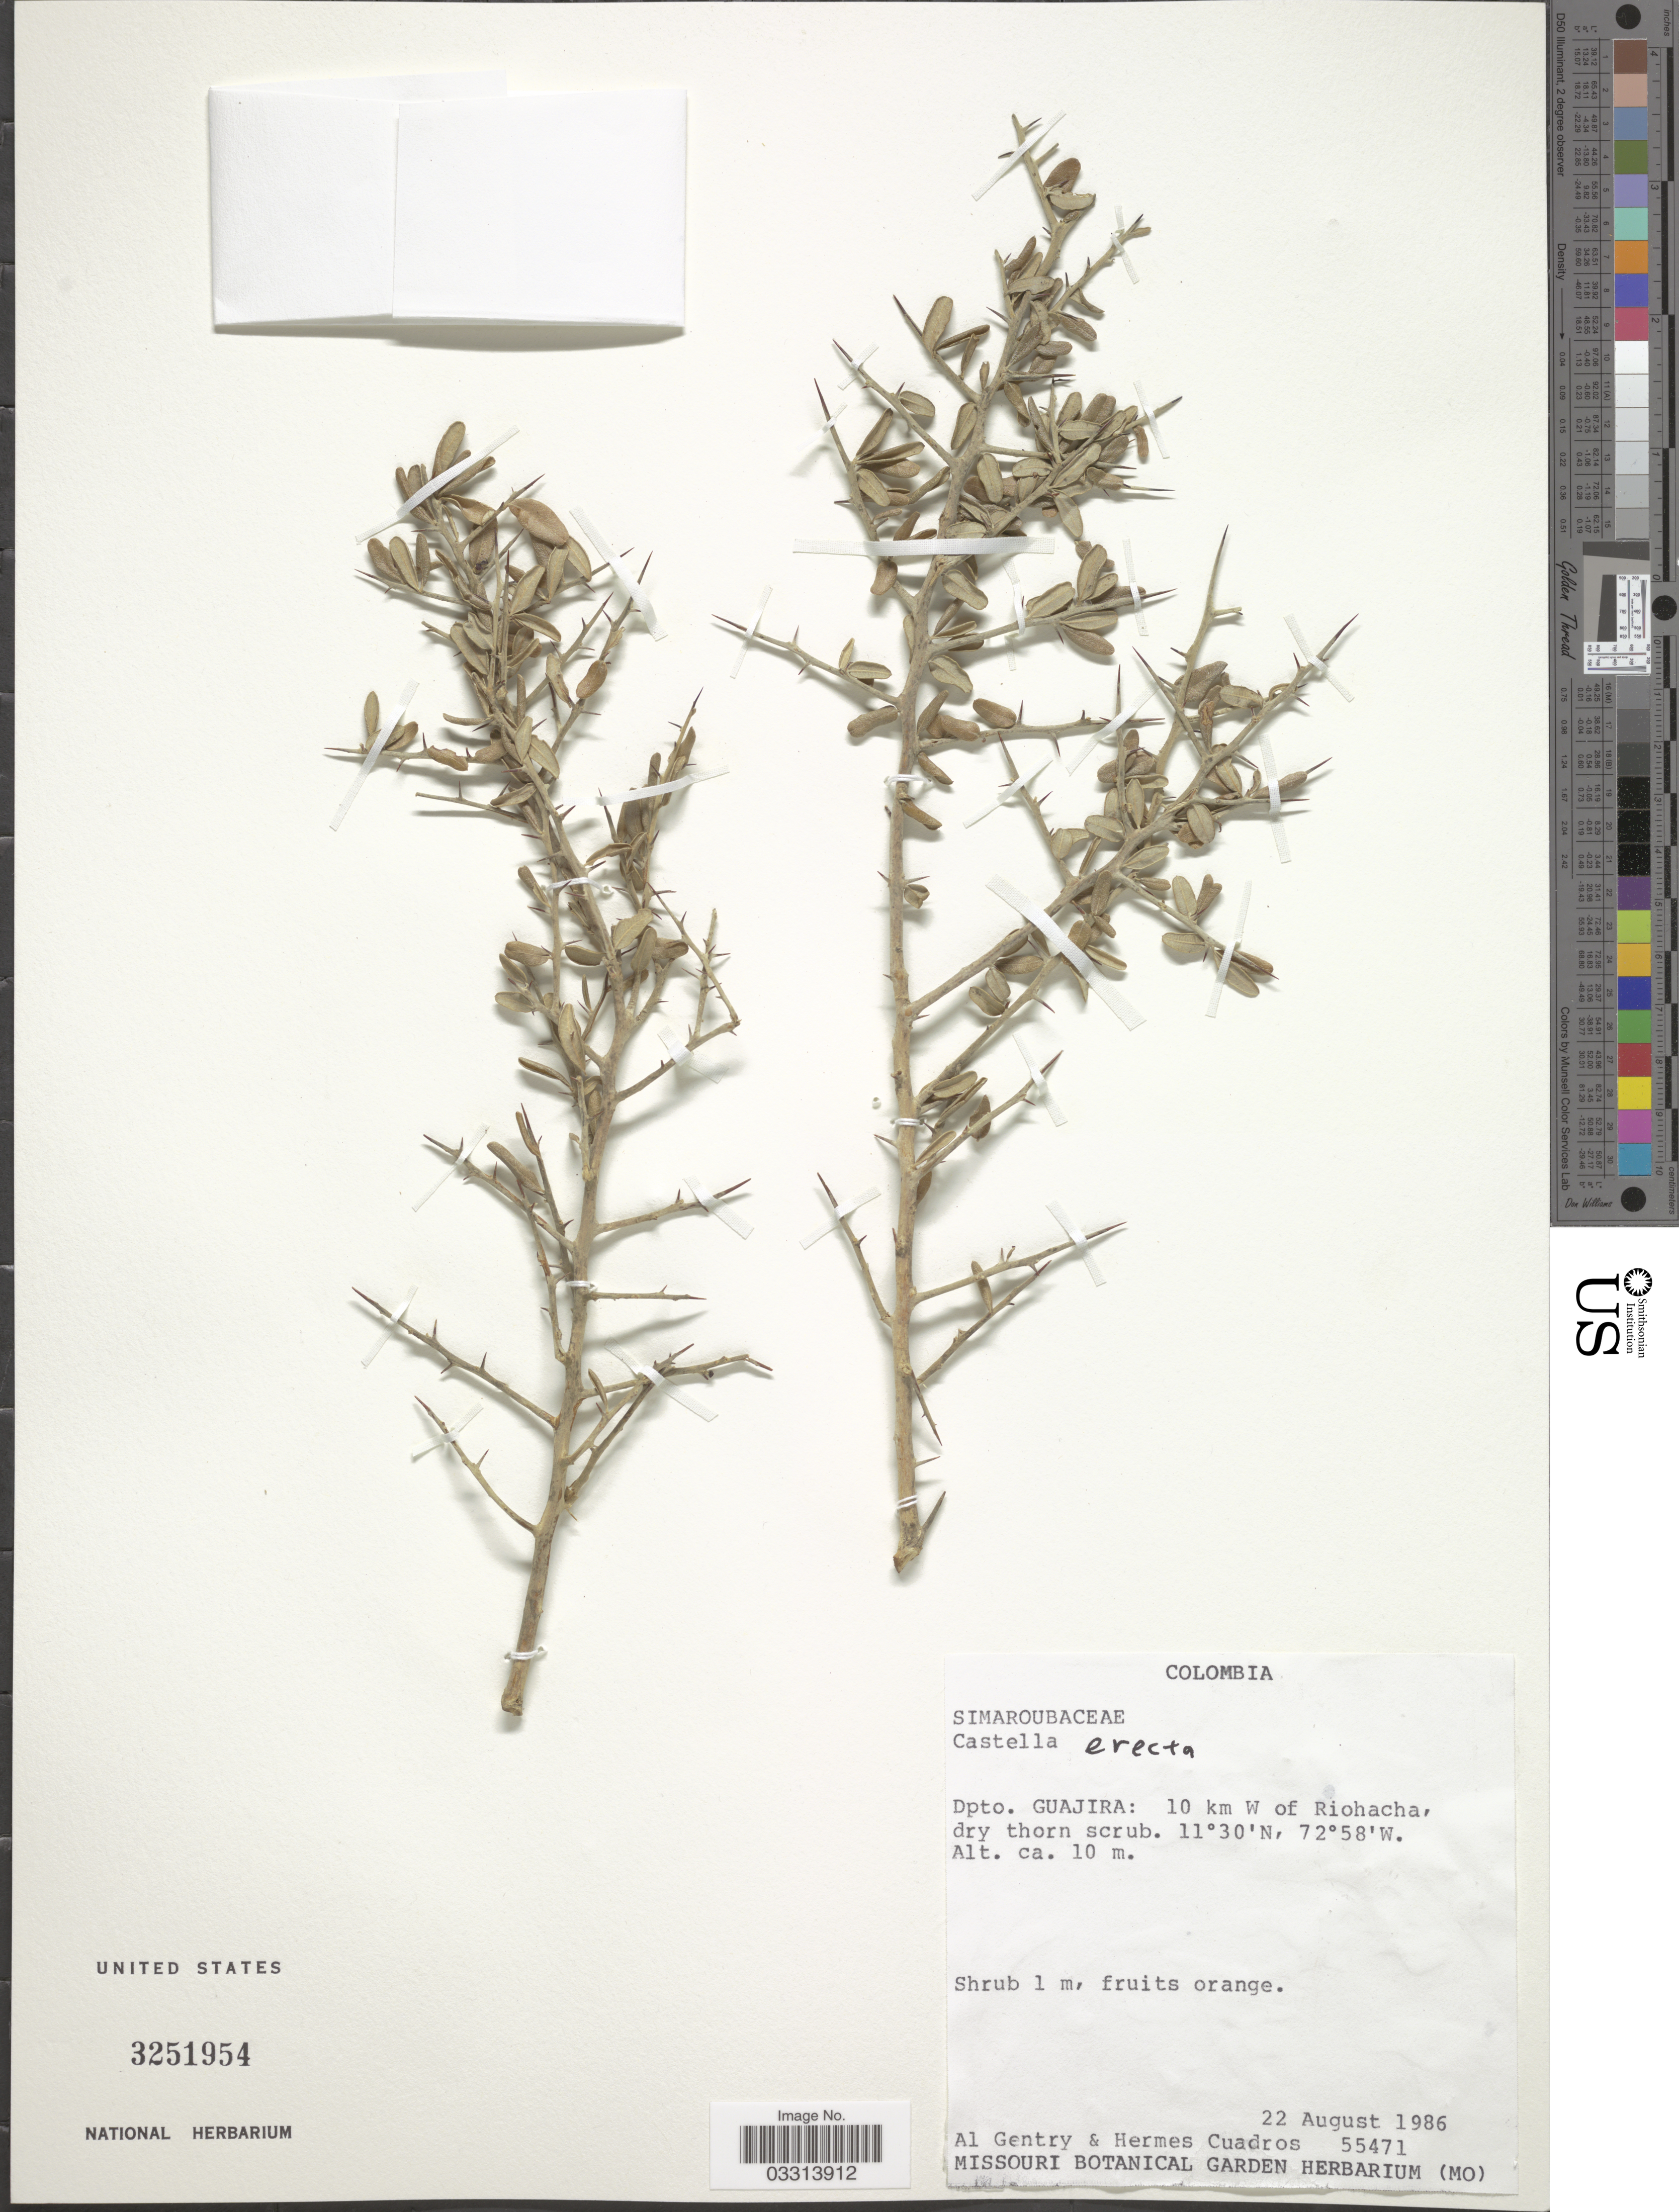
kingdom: Plantae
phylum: Tracheophyta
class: Magnoliopsida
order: Sapindales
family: Simaroubaceae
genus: Castela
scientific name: Castela erecta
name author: Turpin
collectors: A. H. Gentry & H. Cuadros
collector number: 55471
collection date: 1986-08-22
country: Colombia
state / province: La Guajira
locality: Dpto. Guajira: 10 km W of Riohacha.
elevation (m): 10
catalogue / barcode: US 3251954